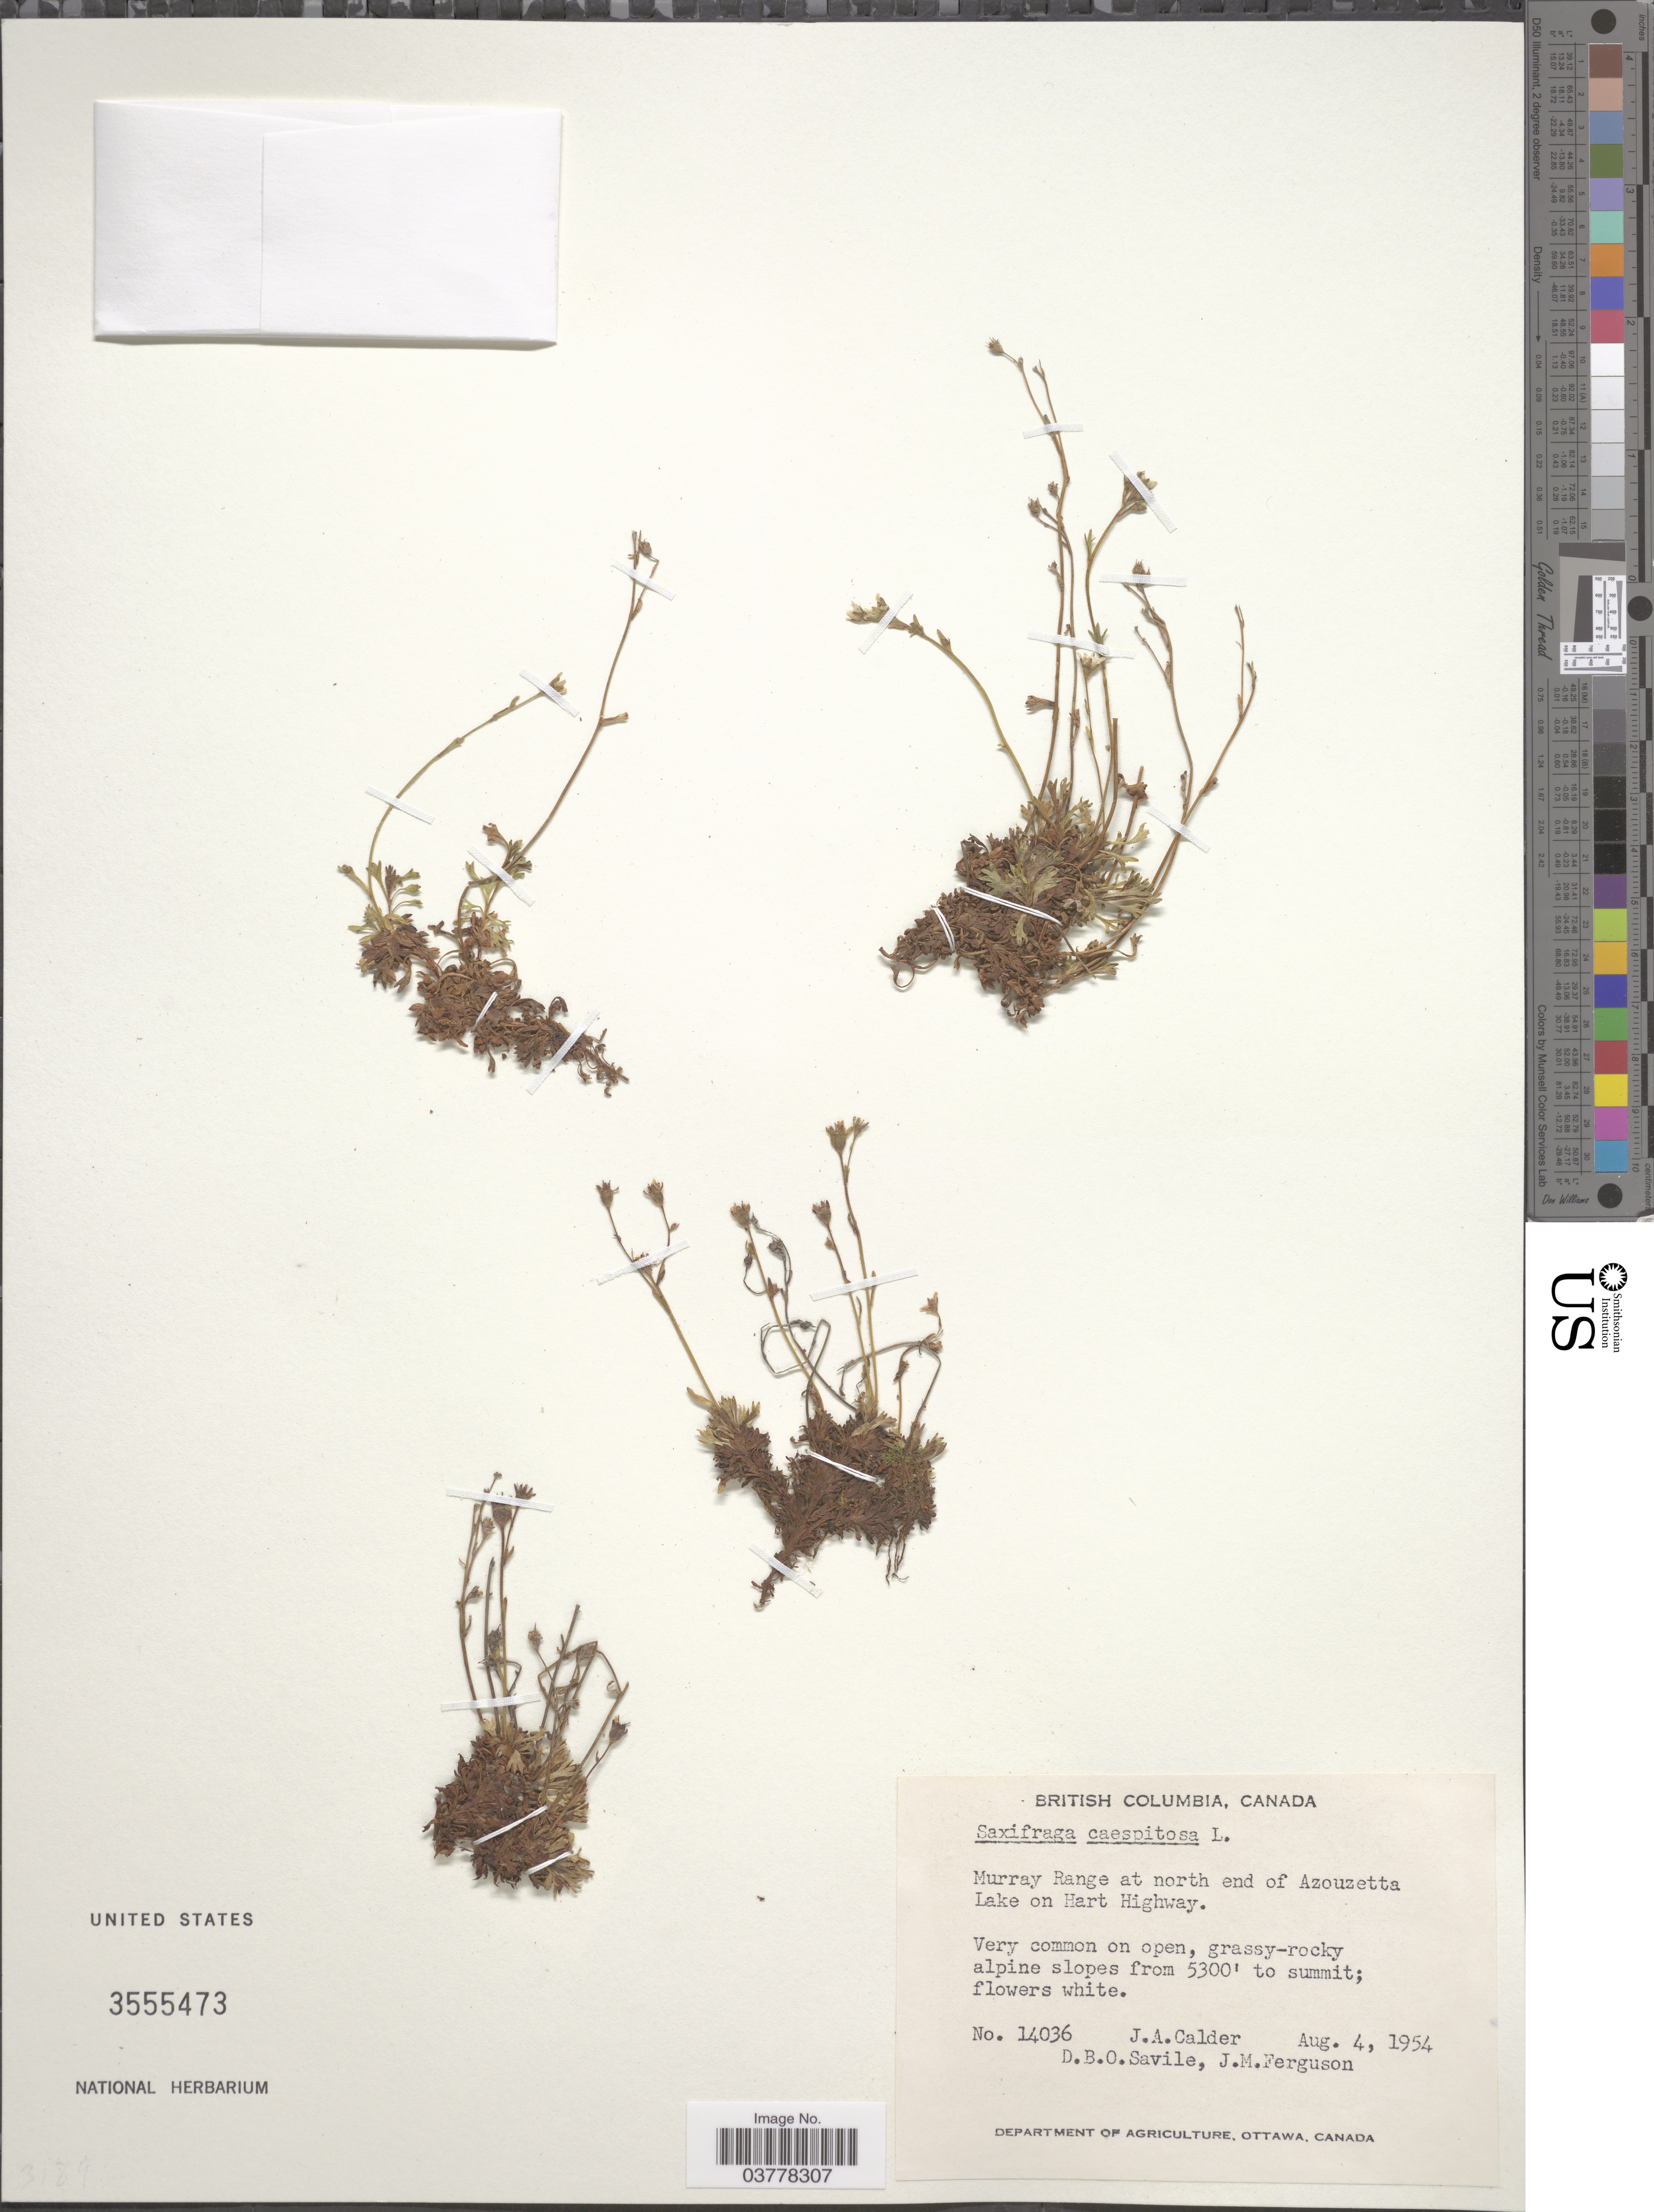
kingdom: Plantae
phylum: Tracheophyta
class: Magnoliopsida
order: Saxifragales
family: Saxifragaceae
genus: Saxifraga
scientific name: Saxifraga caespitosa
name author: L.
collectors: J. A. Calder, D. Savile & J. M. Ferguson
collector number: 14036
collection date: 1954-08-04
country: Canada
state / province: British Columbia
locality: Murray Range at north end of Azouzetta Lake on Hart Highway.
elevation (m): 1615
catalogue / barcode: US 3555473